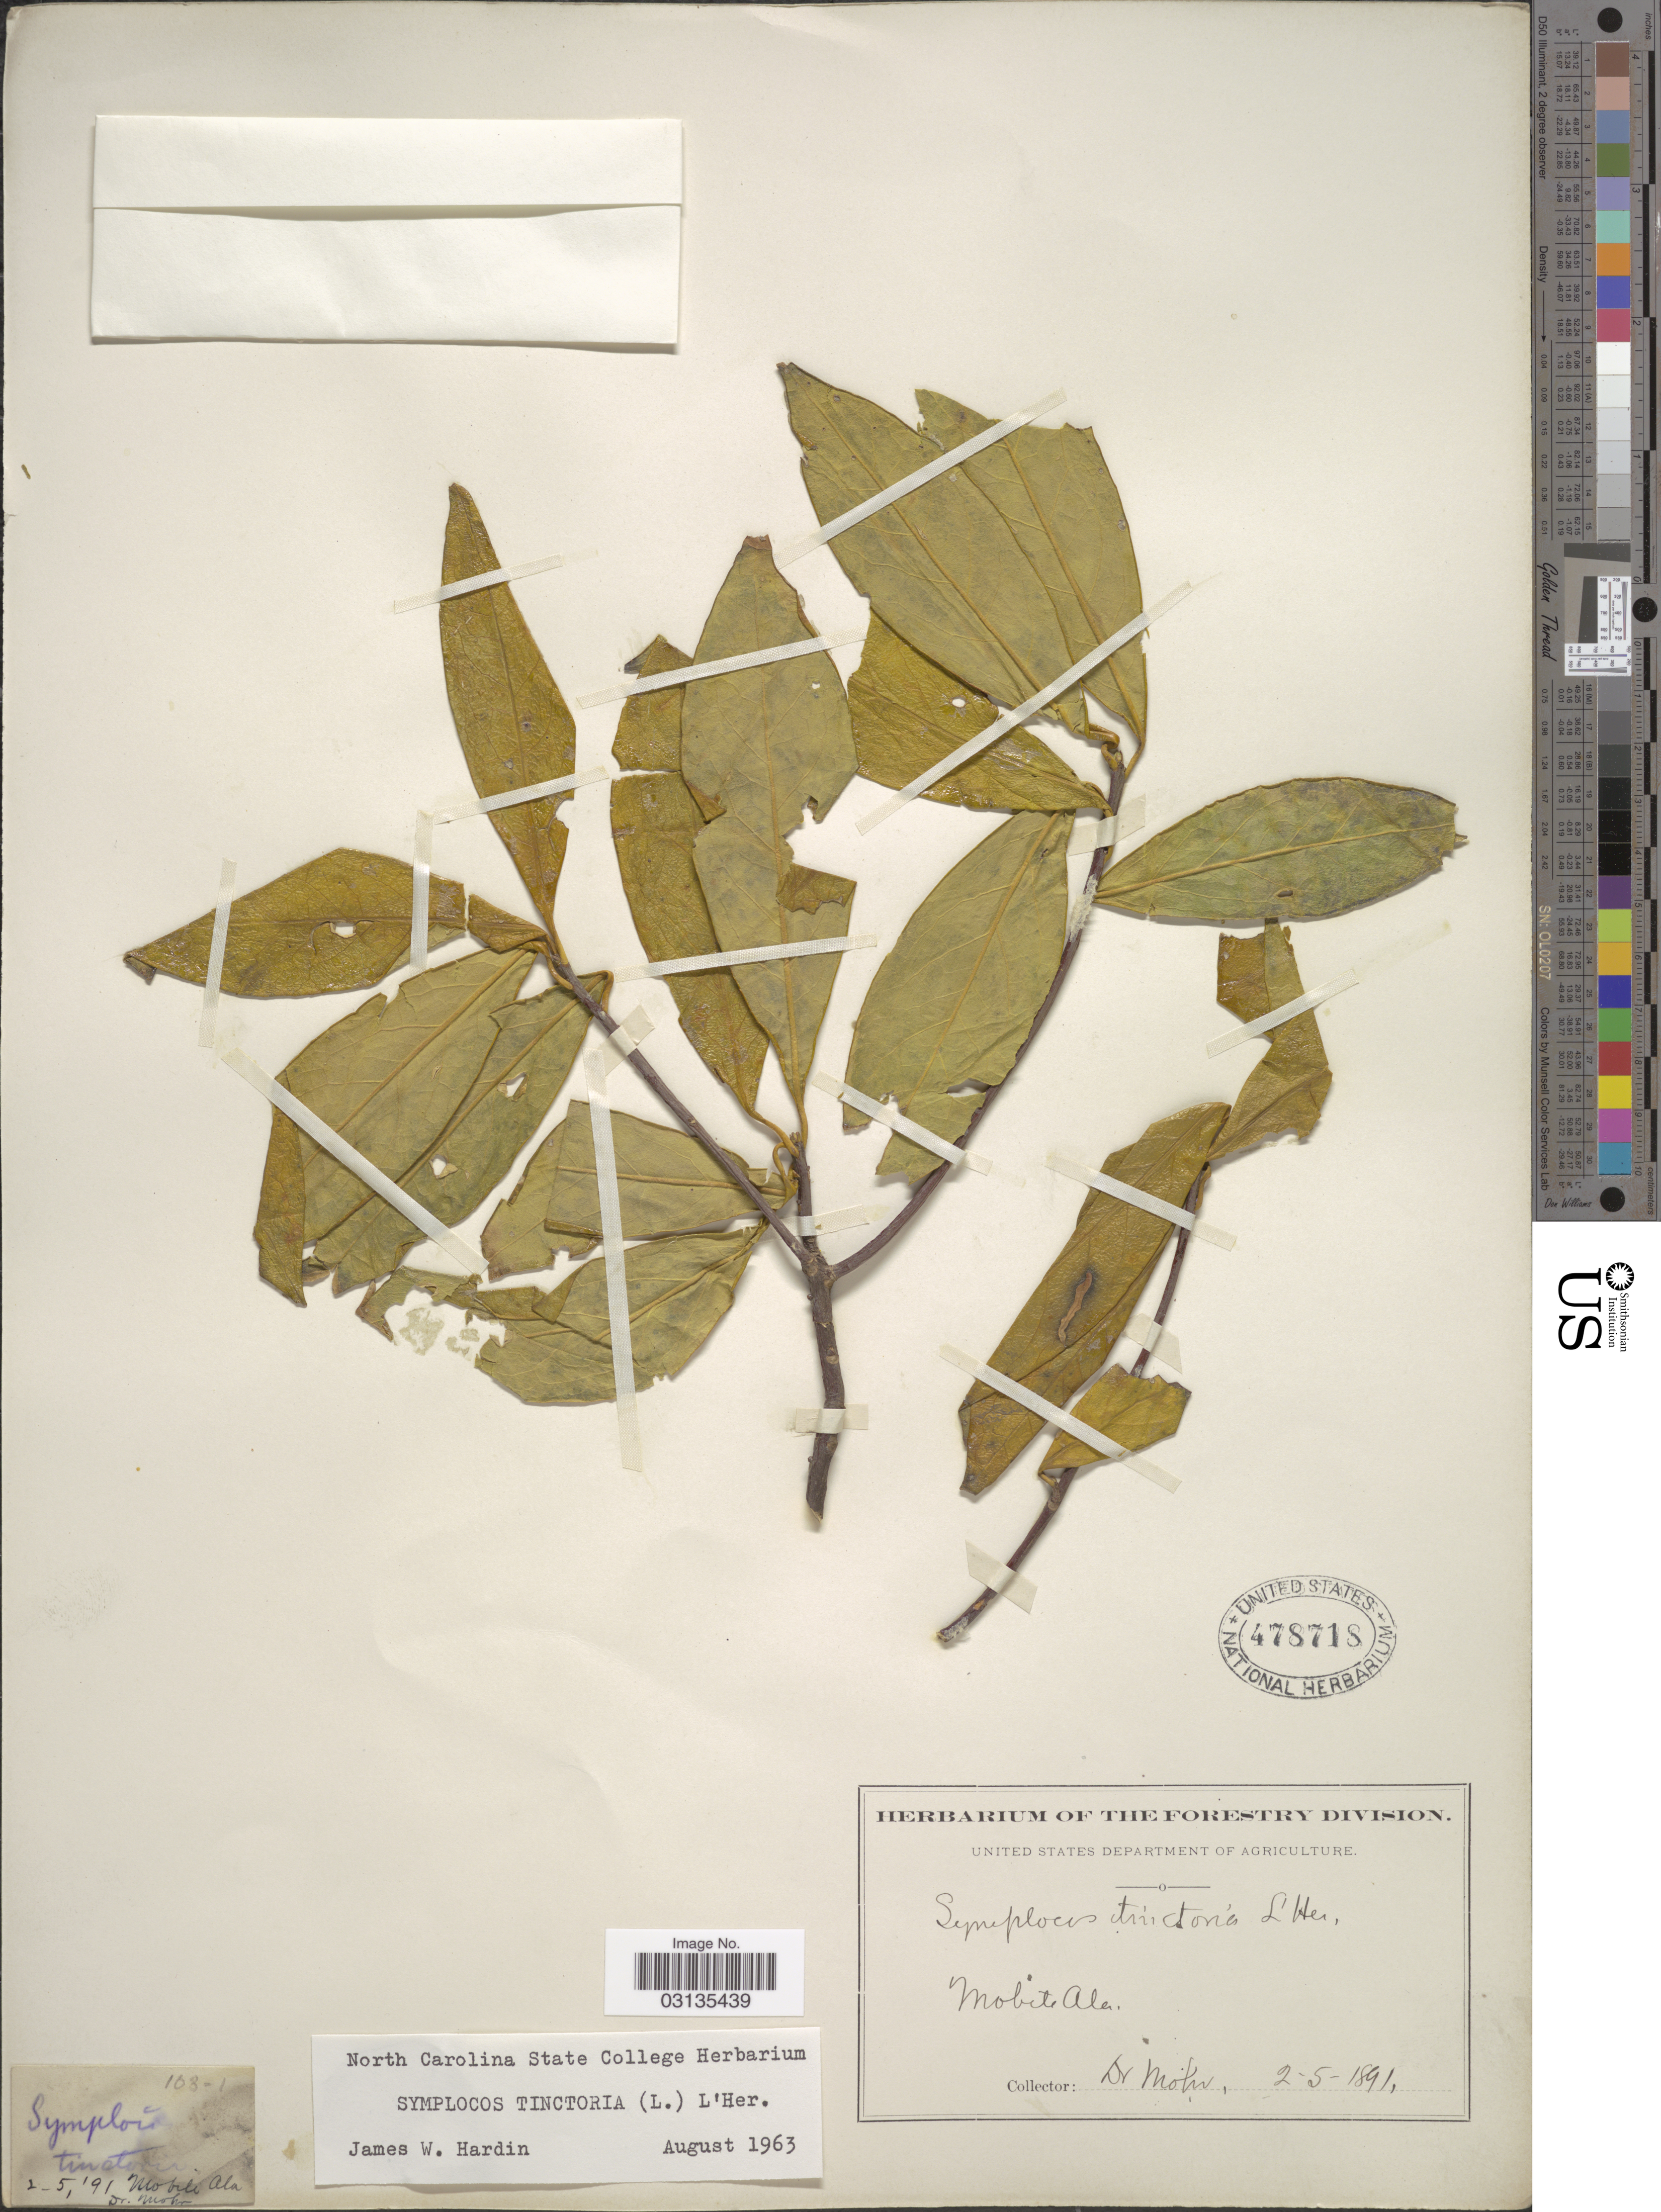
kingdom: Plantae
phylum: Tracheophyta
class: Magnoliopsida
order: Ericales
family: Symplocaceae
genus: Symplocos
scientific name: Symplocos tinctoria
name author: (L.) L'Hér.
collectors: C. T. Mohr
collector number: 103-1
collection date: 1891-02-05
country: United States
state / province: Alabama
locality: Mobile. Ala.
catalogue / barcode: US 478718